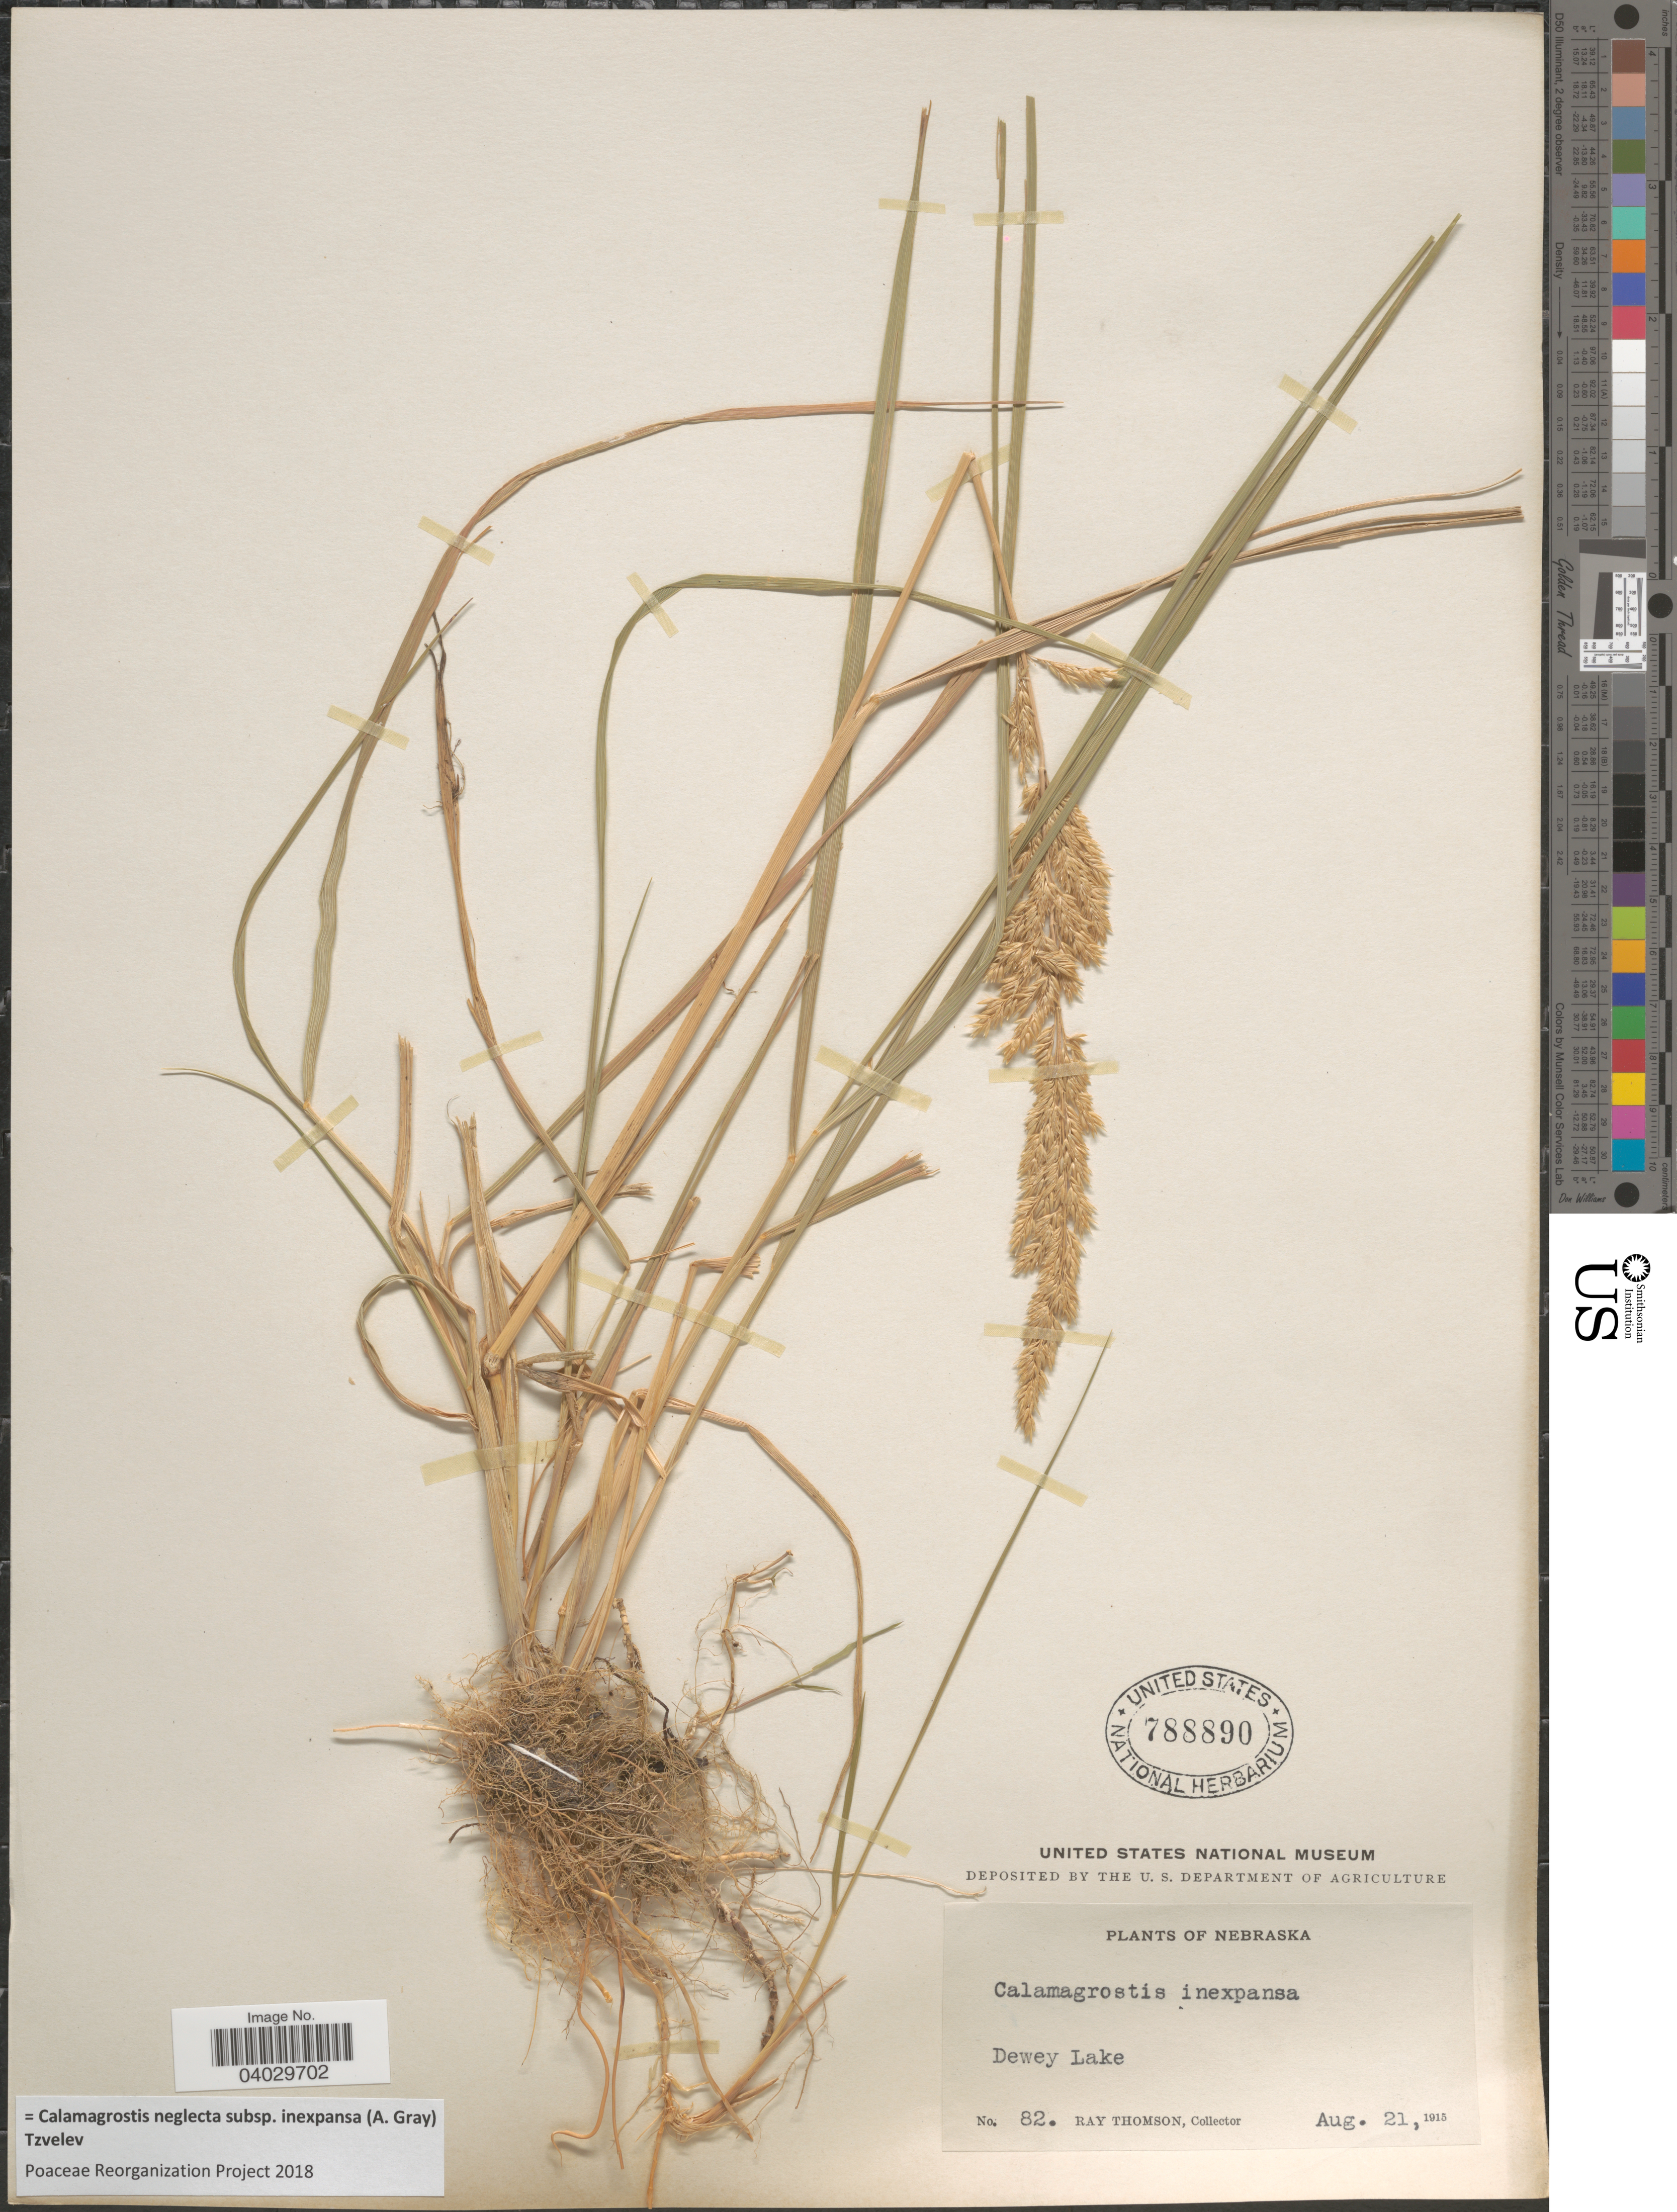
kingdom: Plantae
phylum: Tracheophyta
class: Liliopsida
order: Poales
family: Poaceae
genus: Calamagrostis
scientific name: Calamagrostis neglecta subsp. inexpansa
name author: (A. Gray) Tzvelev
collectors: R. Thomson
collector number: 82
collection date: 1915-08-21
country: United States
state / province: Nebraska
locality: Dewey Lake.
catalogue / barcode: US 788890